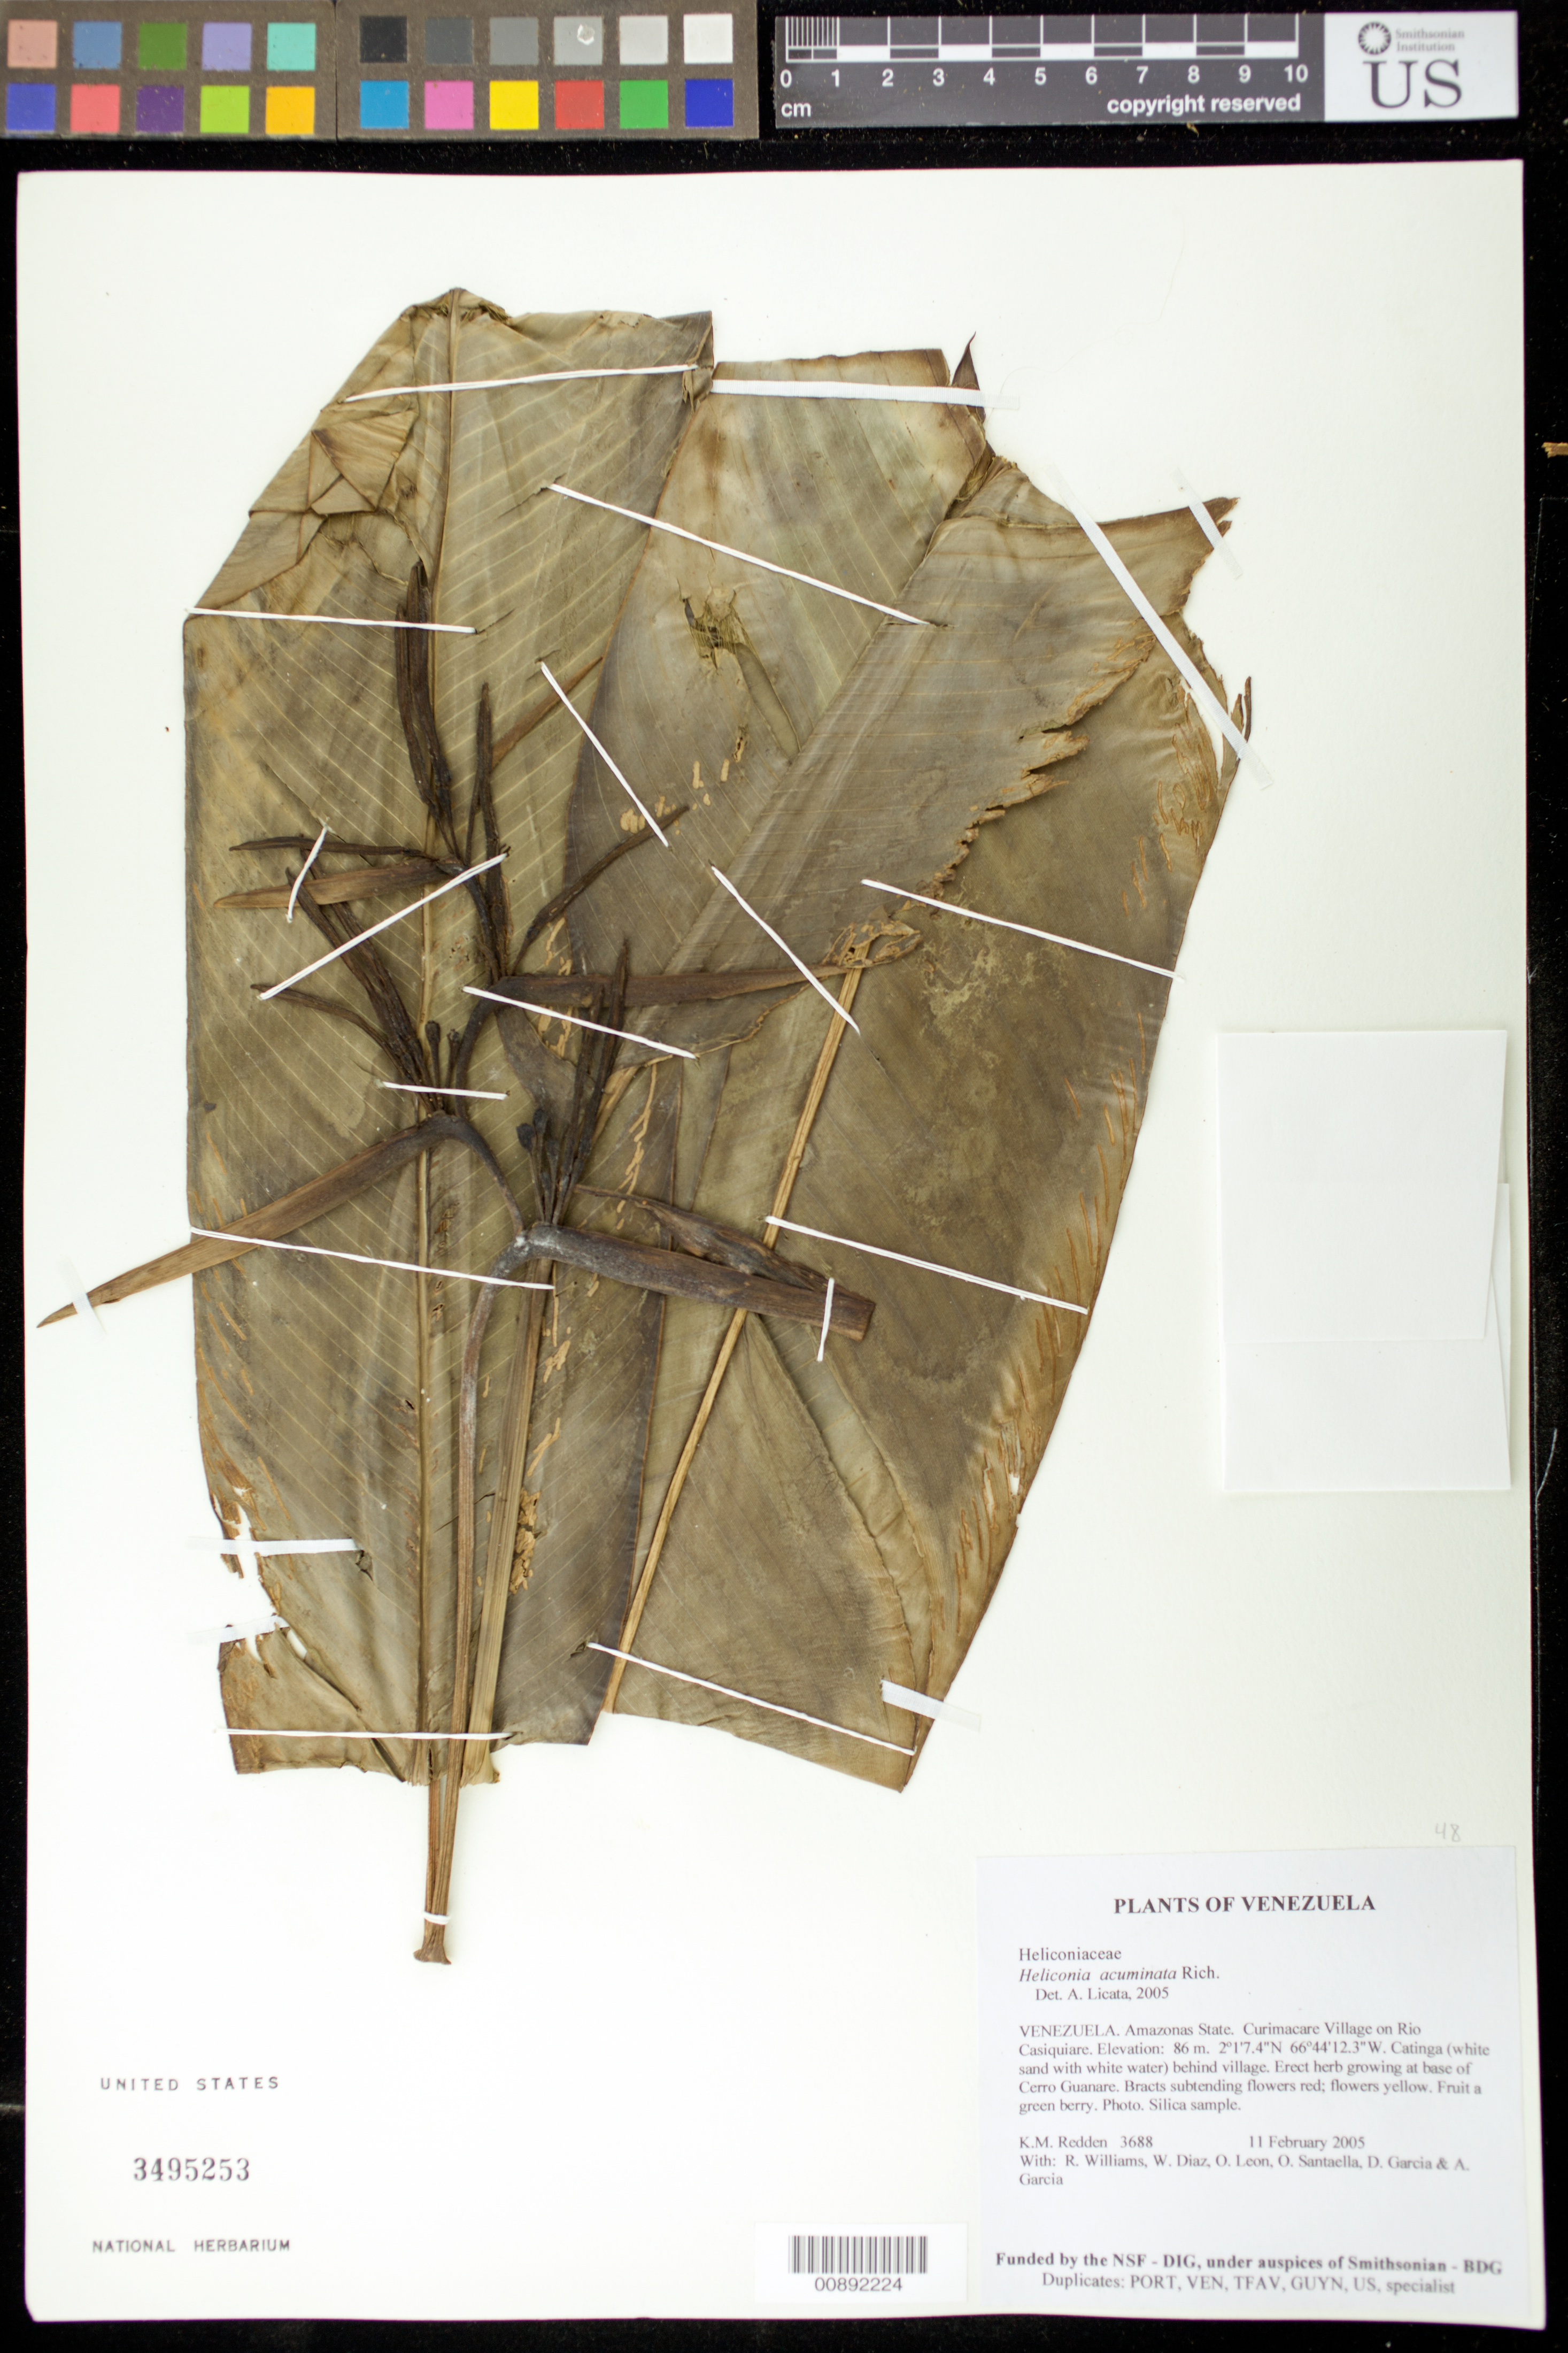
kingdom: Plantae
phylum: Tracheophyta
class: Liliopsida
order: Zingiberales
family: Heliconiaceae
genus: Heliconia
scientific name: Heliconia acuminata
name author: A. Rich.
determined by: Licata, A., (PORT), Univ. Nac. Exp. de los Llanos Ezequiel Zamora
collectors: K. M. Redden, R. Williams, W. Díaz P., O. León, O. Santaella, D. Garcia & A. Garcia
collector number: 3688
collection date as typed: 11 February 2005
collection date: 2005-02-11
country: Venezuela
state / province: Amazonas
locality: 25 - Curimacare Village on Rio Casiquiare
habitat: Catinga (white sand with white water) behind village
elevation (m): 86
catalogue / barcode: US 3495253